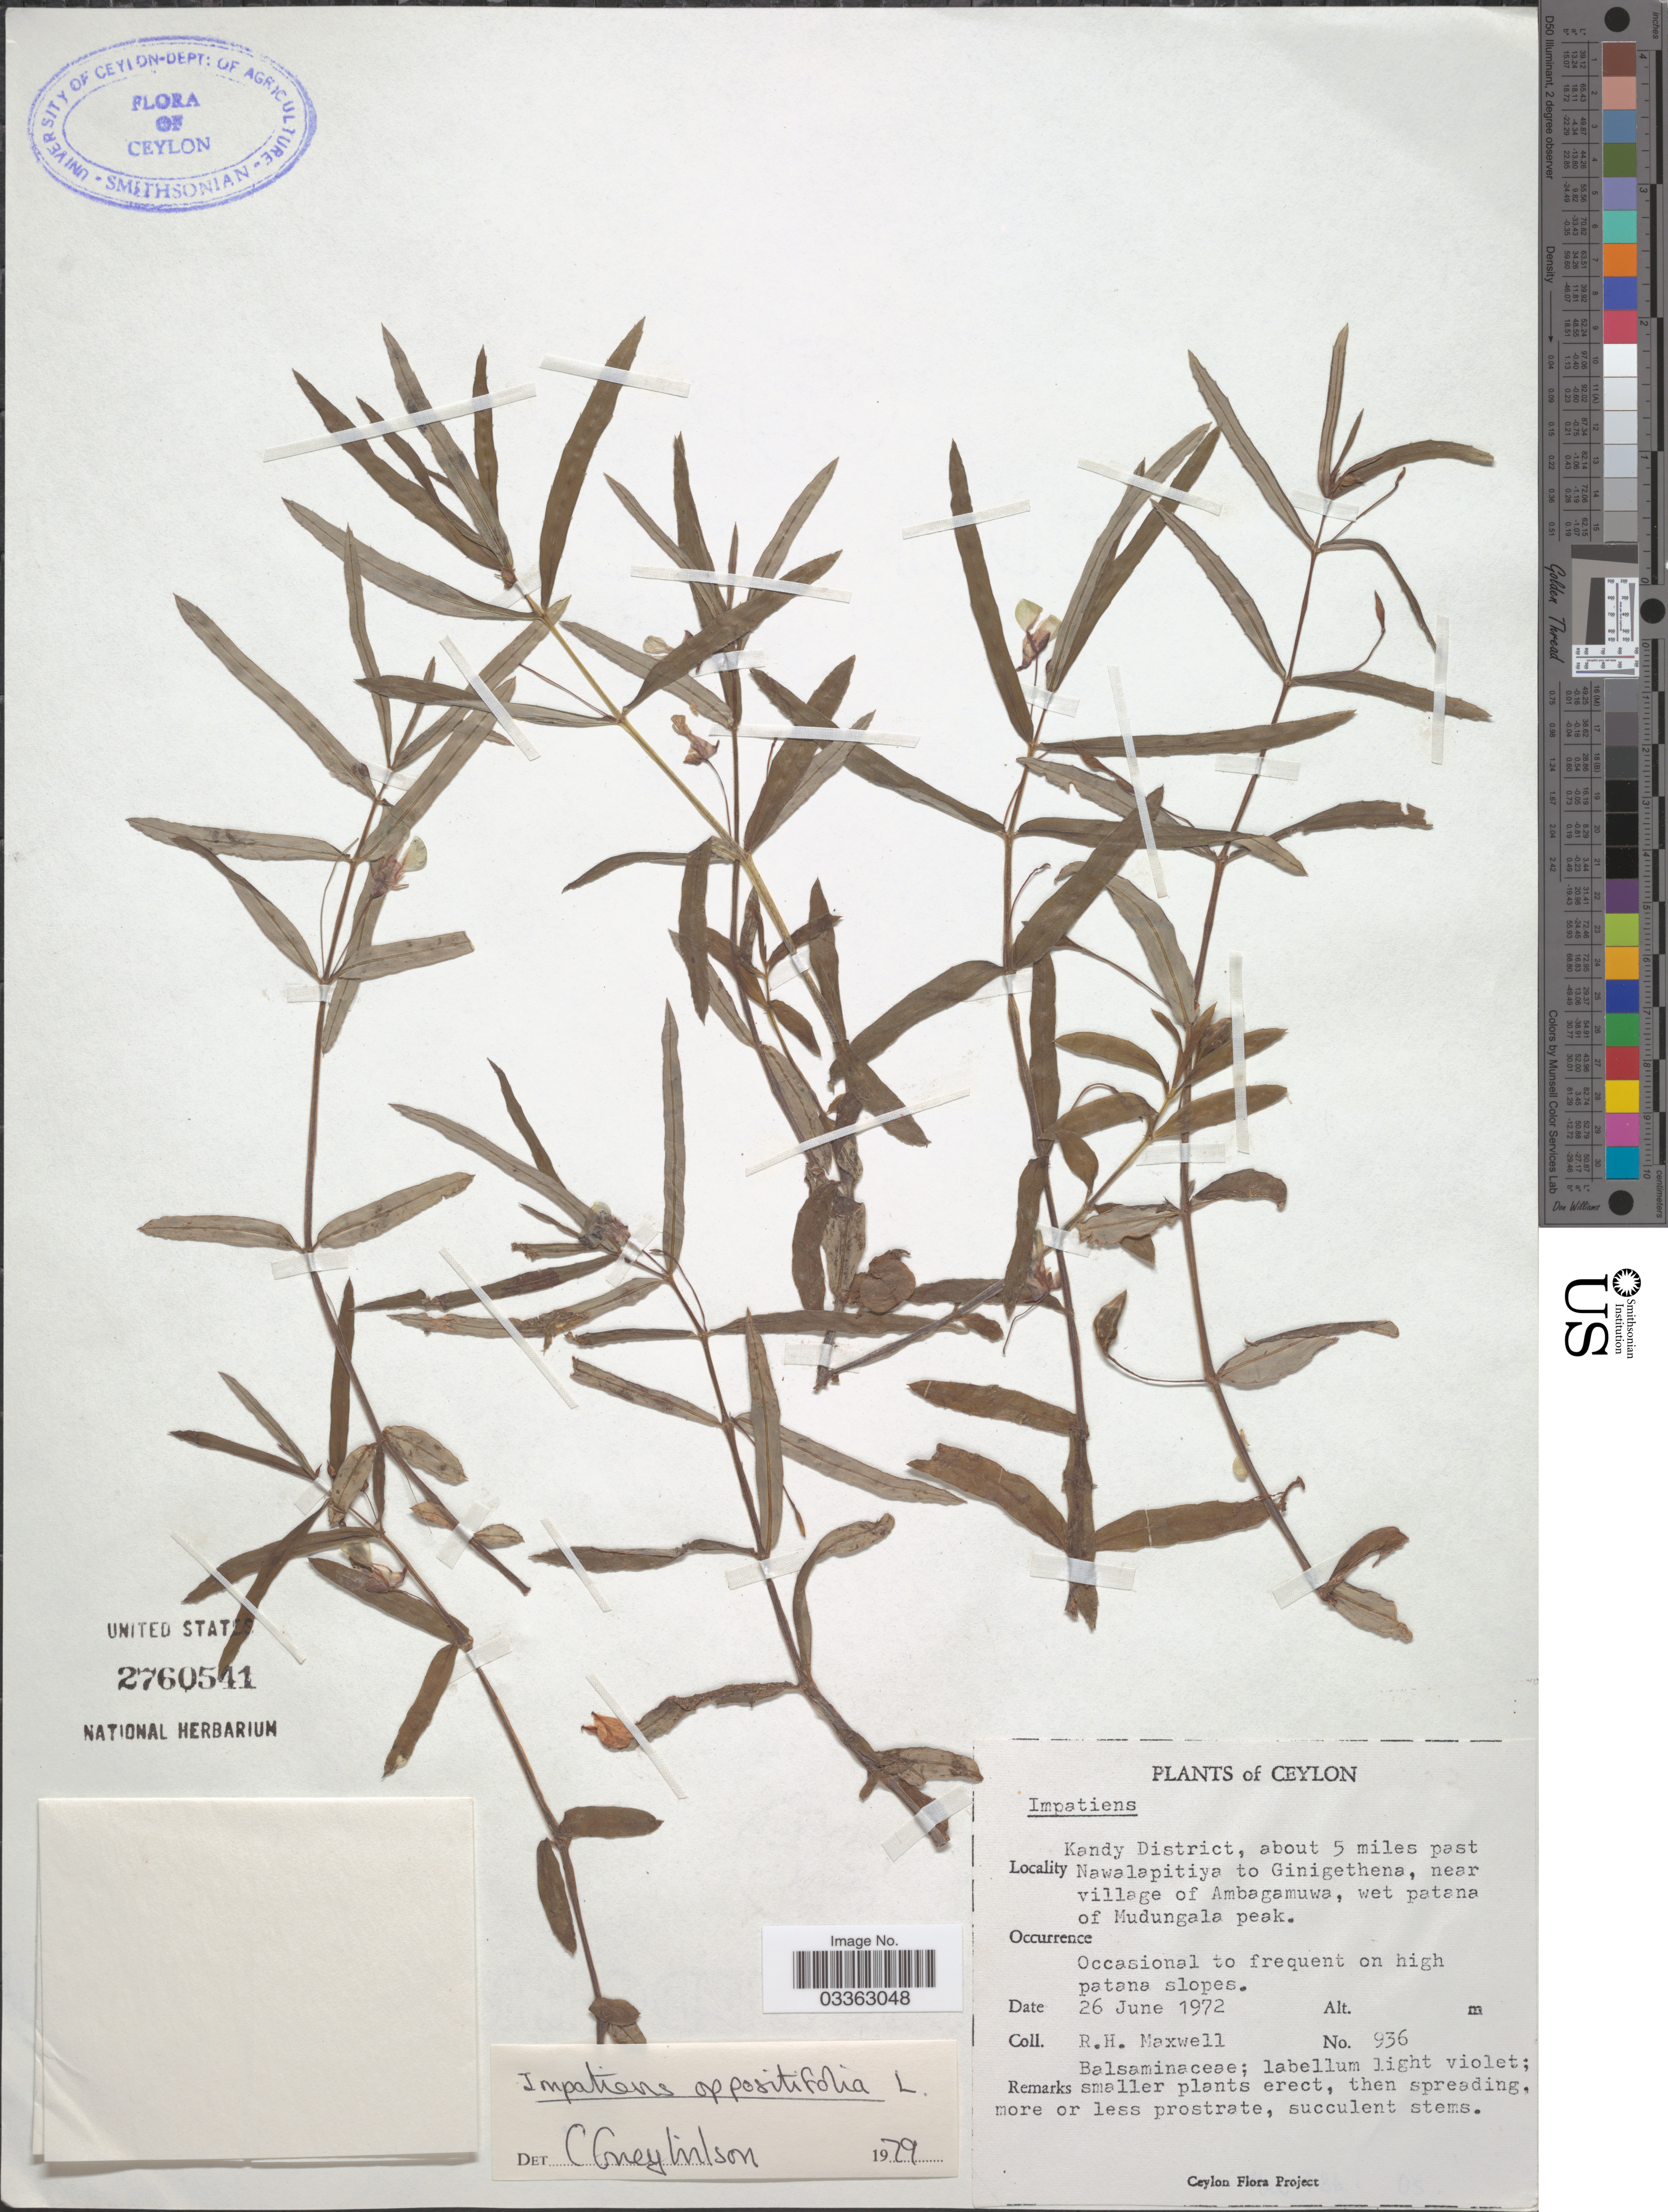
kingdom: Plantae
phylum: Tracheophyta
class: Magnoliopsida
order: Ericales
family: Balsaminaceae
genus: Impatiens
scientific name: Impatiens oppositifolia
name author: L.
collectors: R. Maxwell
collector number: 936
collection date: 1972-06-26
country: Sri Lanka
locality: Ceylon, Kandy District, about 5 miles past Nawalapitiya to Ginigethena, near village of Ambagamuwa, wet patana of Mudungala peak.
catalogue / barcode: US 2760541